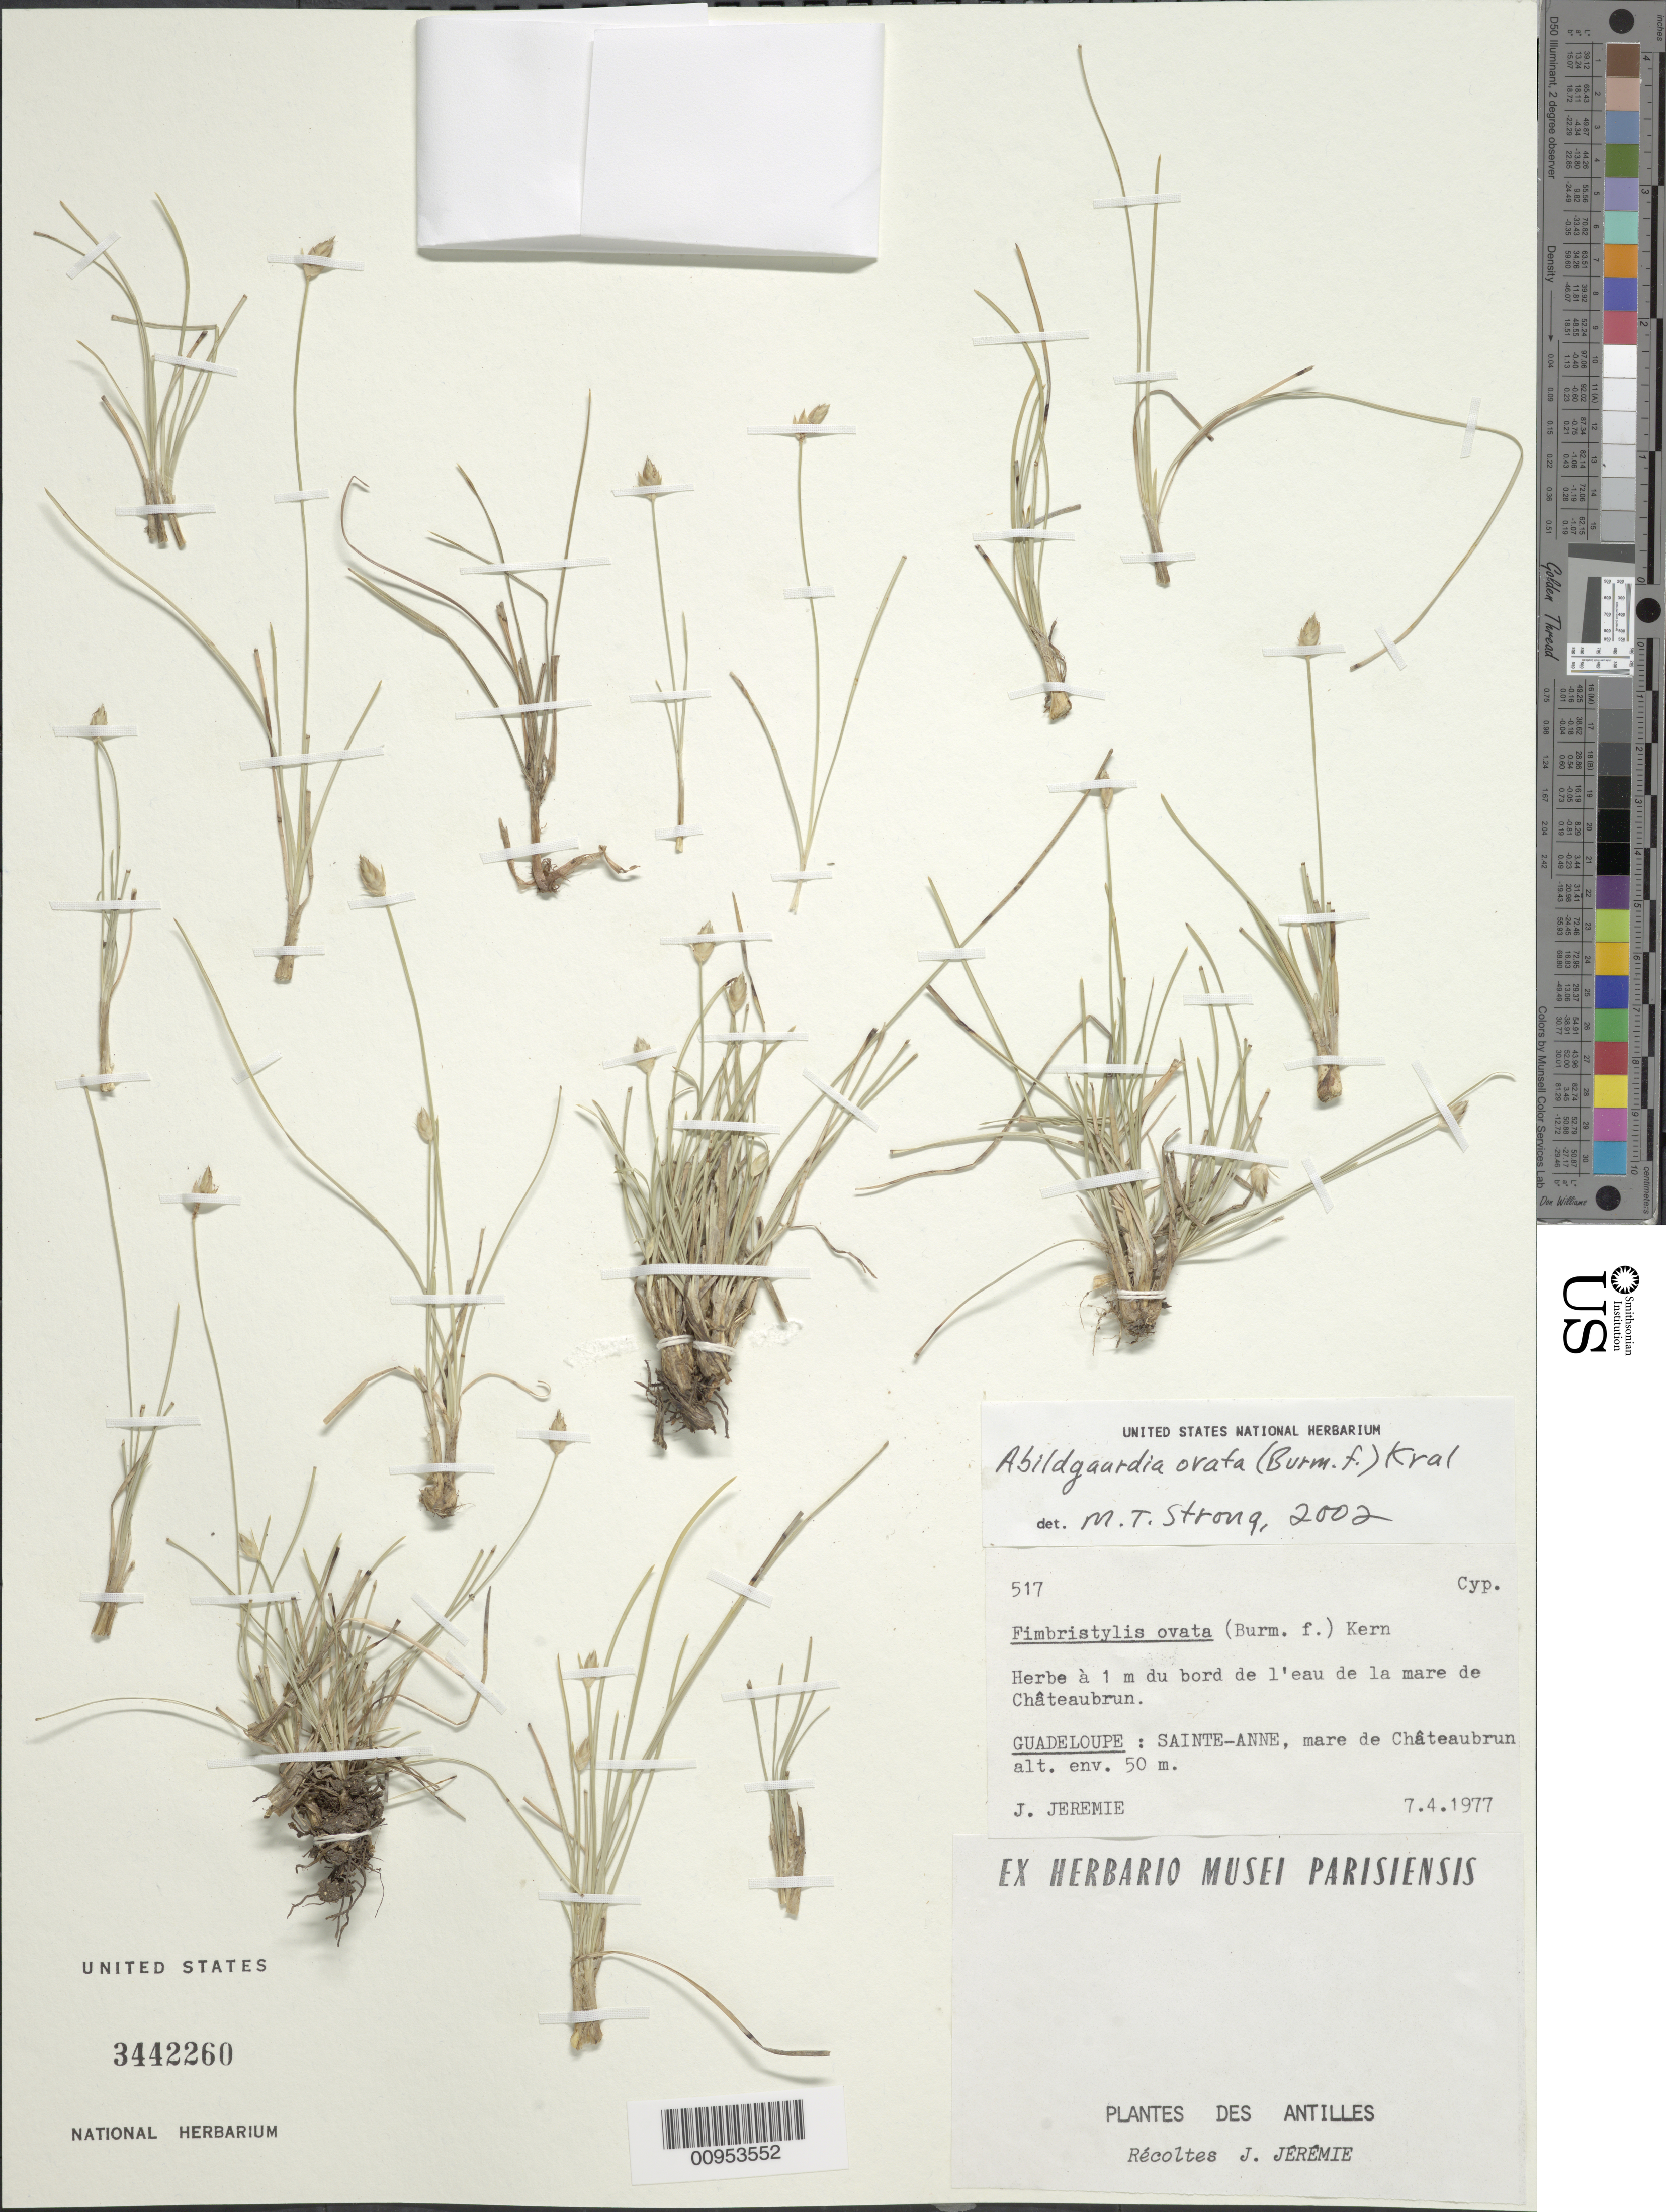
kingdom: Plantae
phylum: Tracheophyta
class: Liliopsida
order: Poales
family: Cyperaceae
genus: Abildgaardia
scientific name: Abildgaardia ovata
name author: (Burm. f.) Kral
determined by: Strong, M. T., (US), Smithsonian Institution - National Museum of Natural History (UNITED STATES)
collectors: J. Jérémie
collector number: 517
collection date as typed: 7.4.1977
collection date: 1977-04-07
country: Guadeloupe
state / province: St. Anne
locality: at the edbe of the pond Châteaubrun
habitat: à 1 m du bord de l'eau de la mare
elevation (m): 50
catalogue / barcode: US 3442260